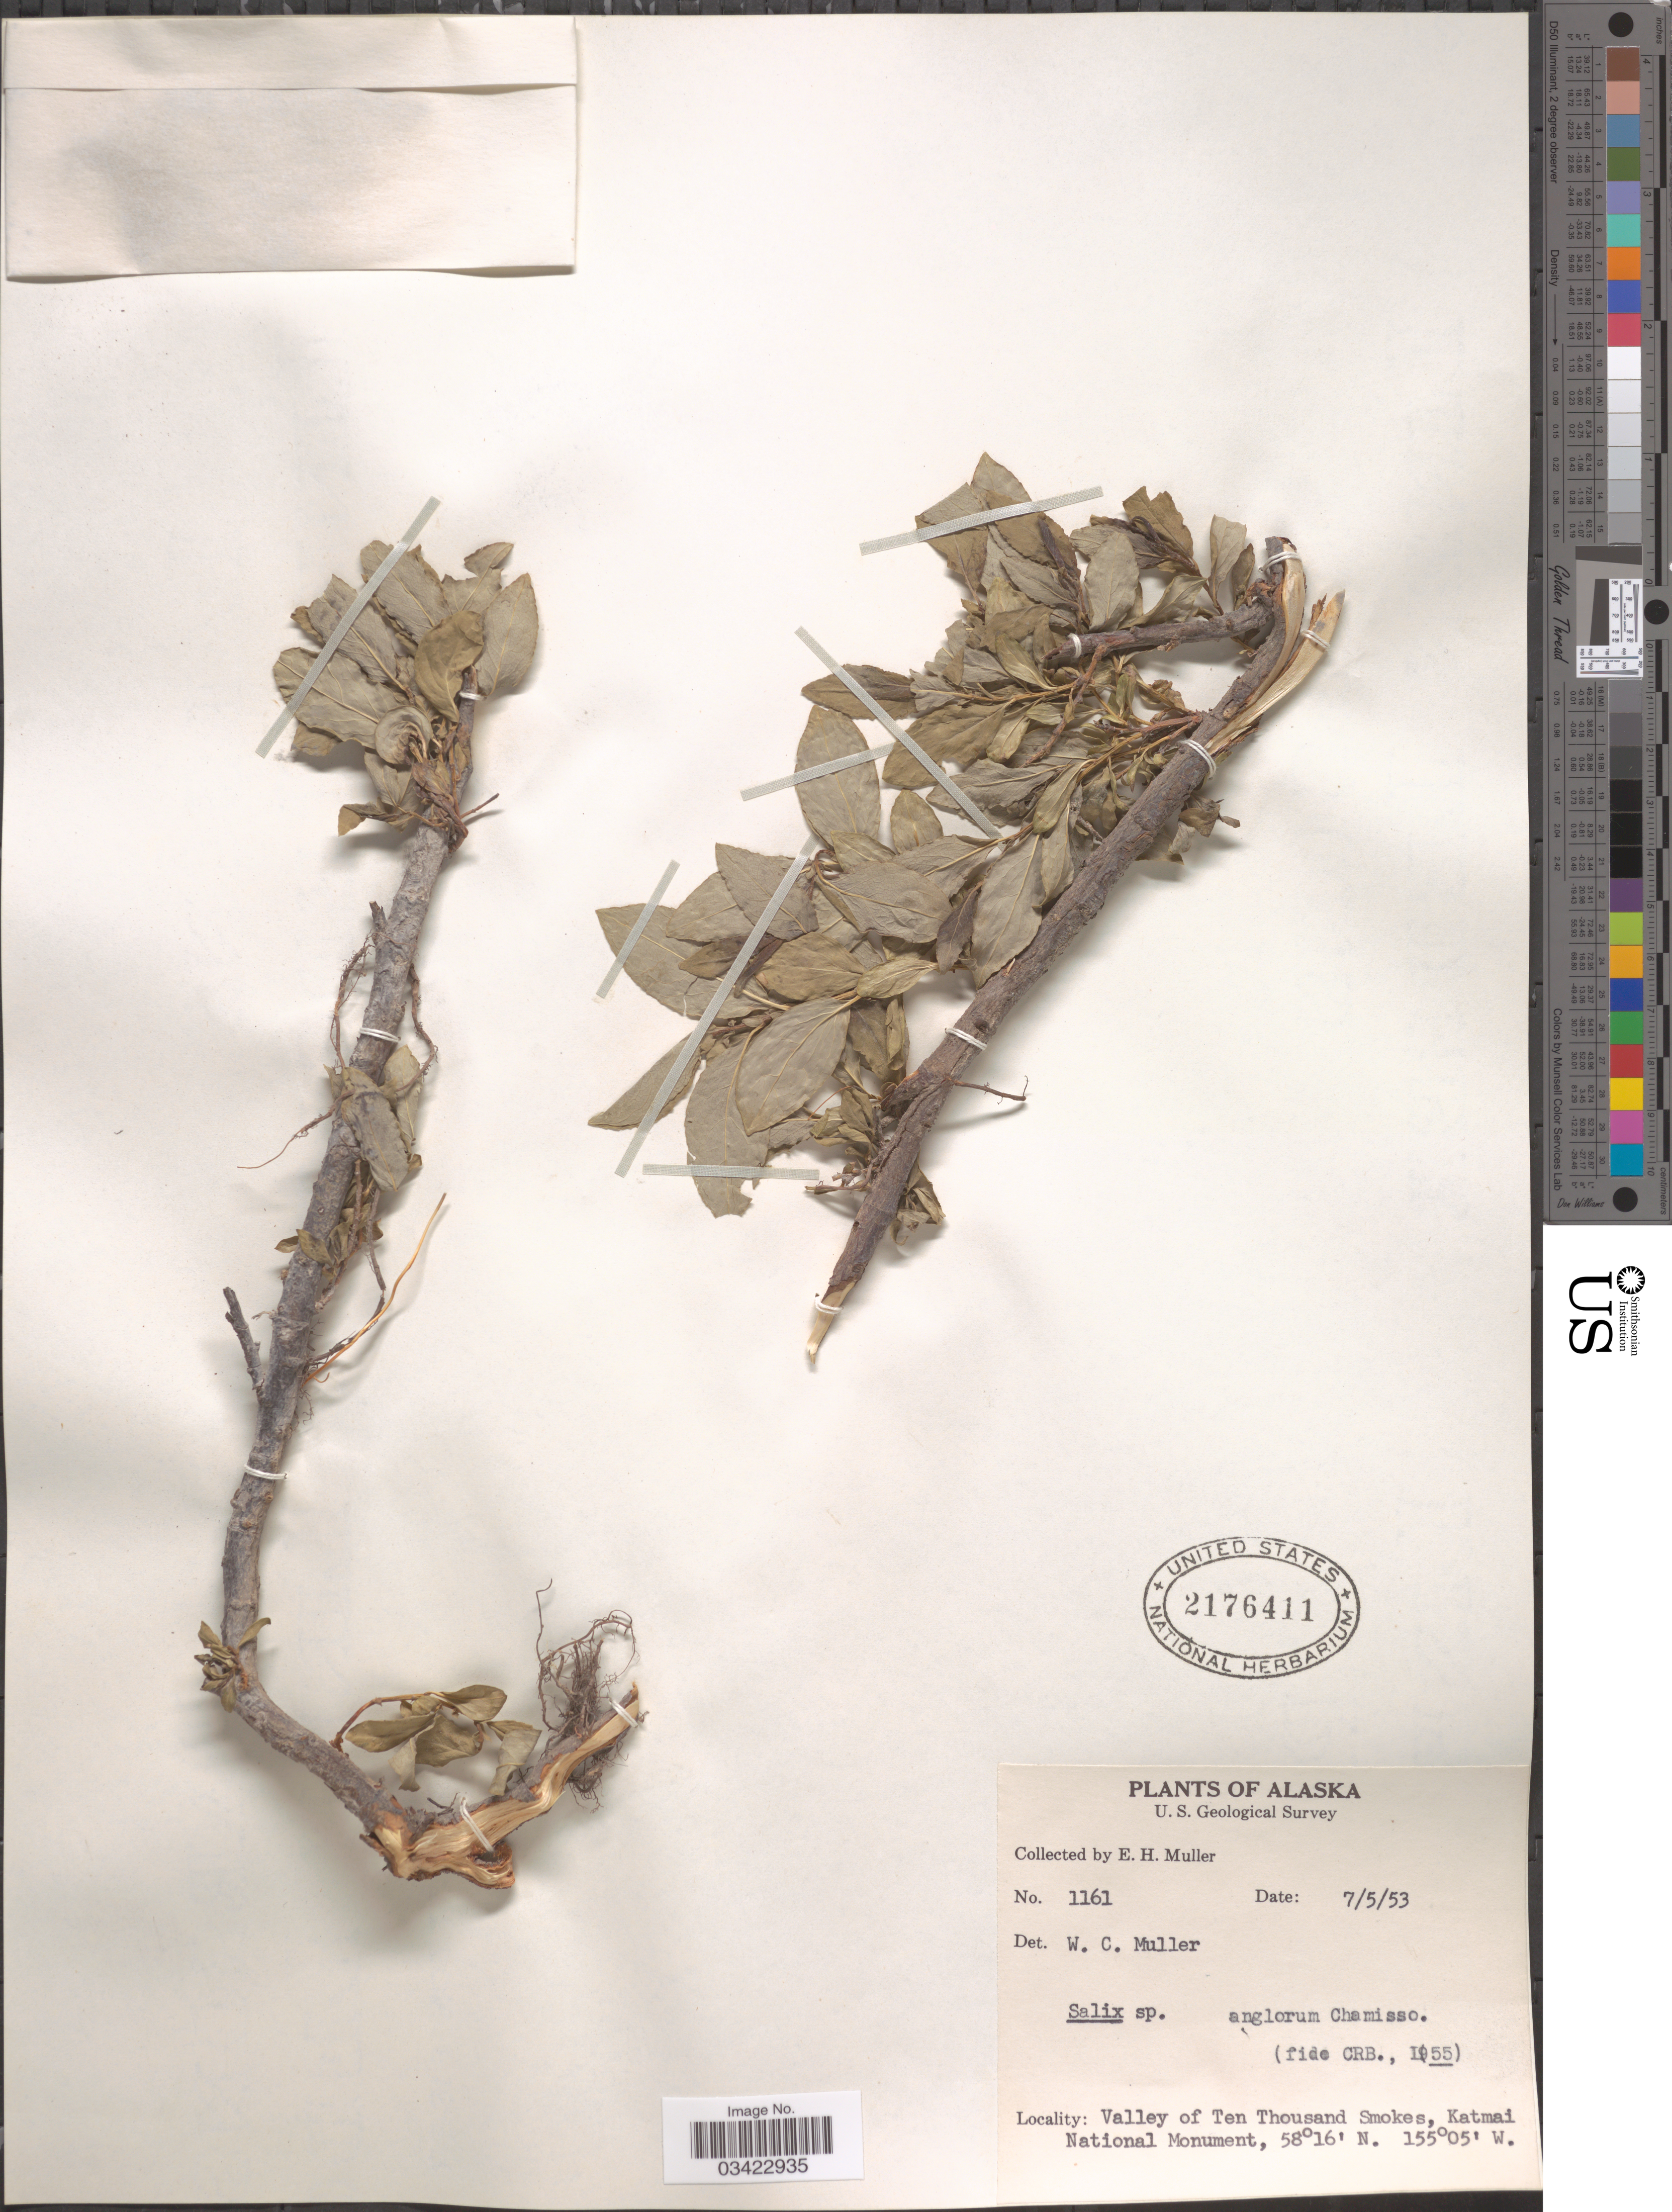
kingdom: Plantae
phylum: Tracheophyta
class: Magnoliopsida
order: Malpighiales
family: Salicaceae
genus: Salix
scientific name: Salix anglorum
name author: Cham.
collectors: E. H. Muller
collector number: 1161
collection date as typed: Transcribed d/m/y: 5/7/53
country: United States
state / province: Alaska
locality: Valley of Ten Thousand Smokes, Katmai National Monument.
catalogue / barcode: US 2176411